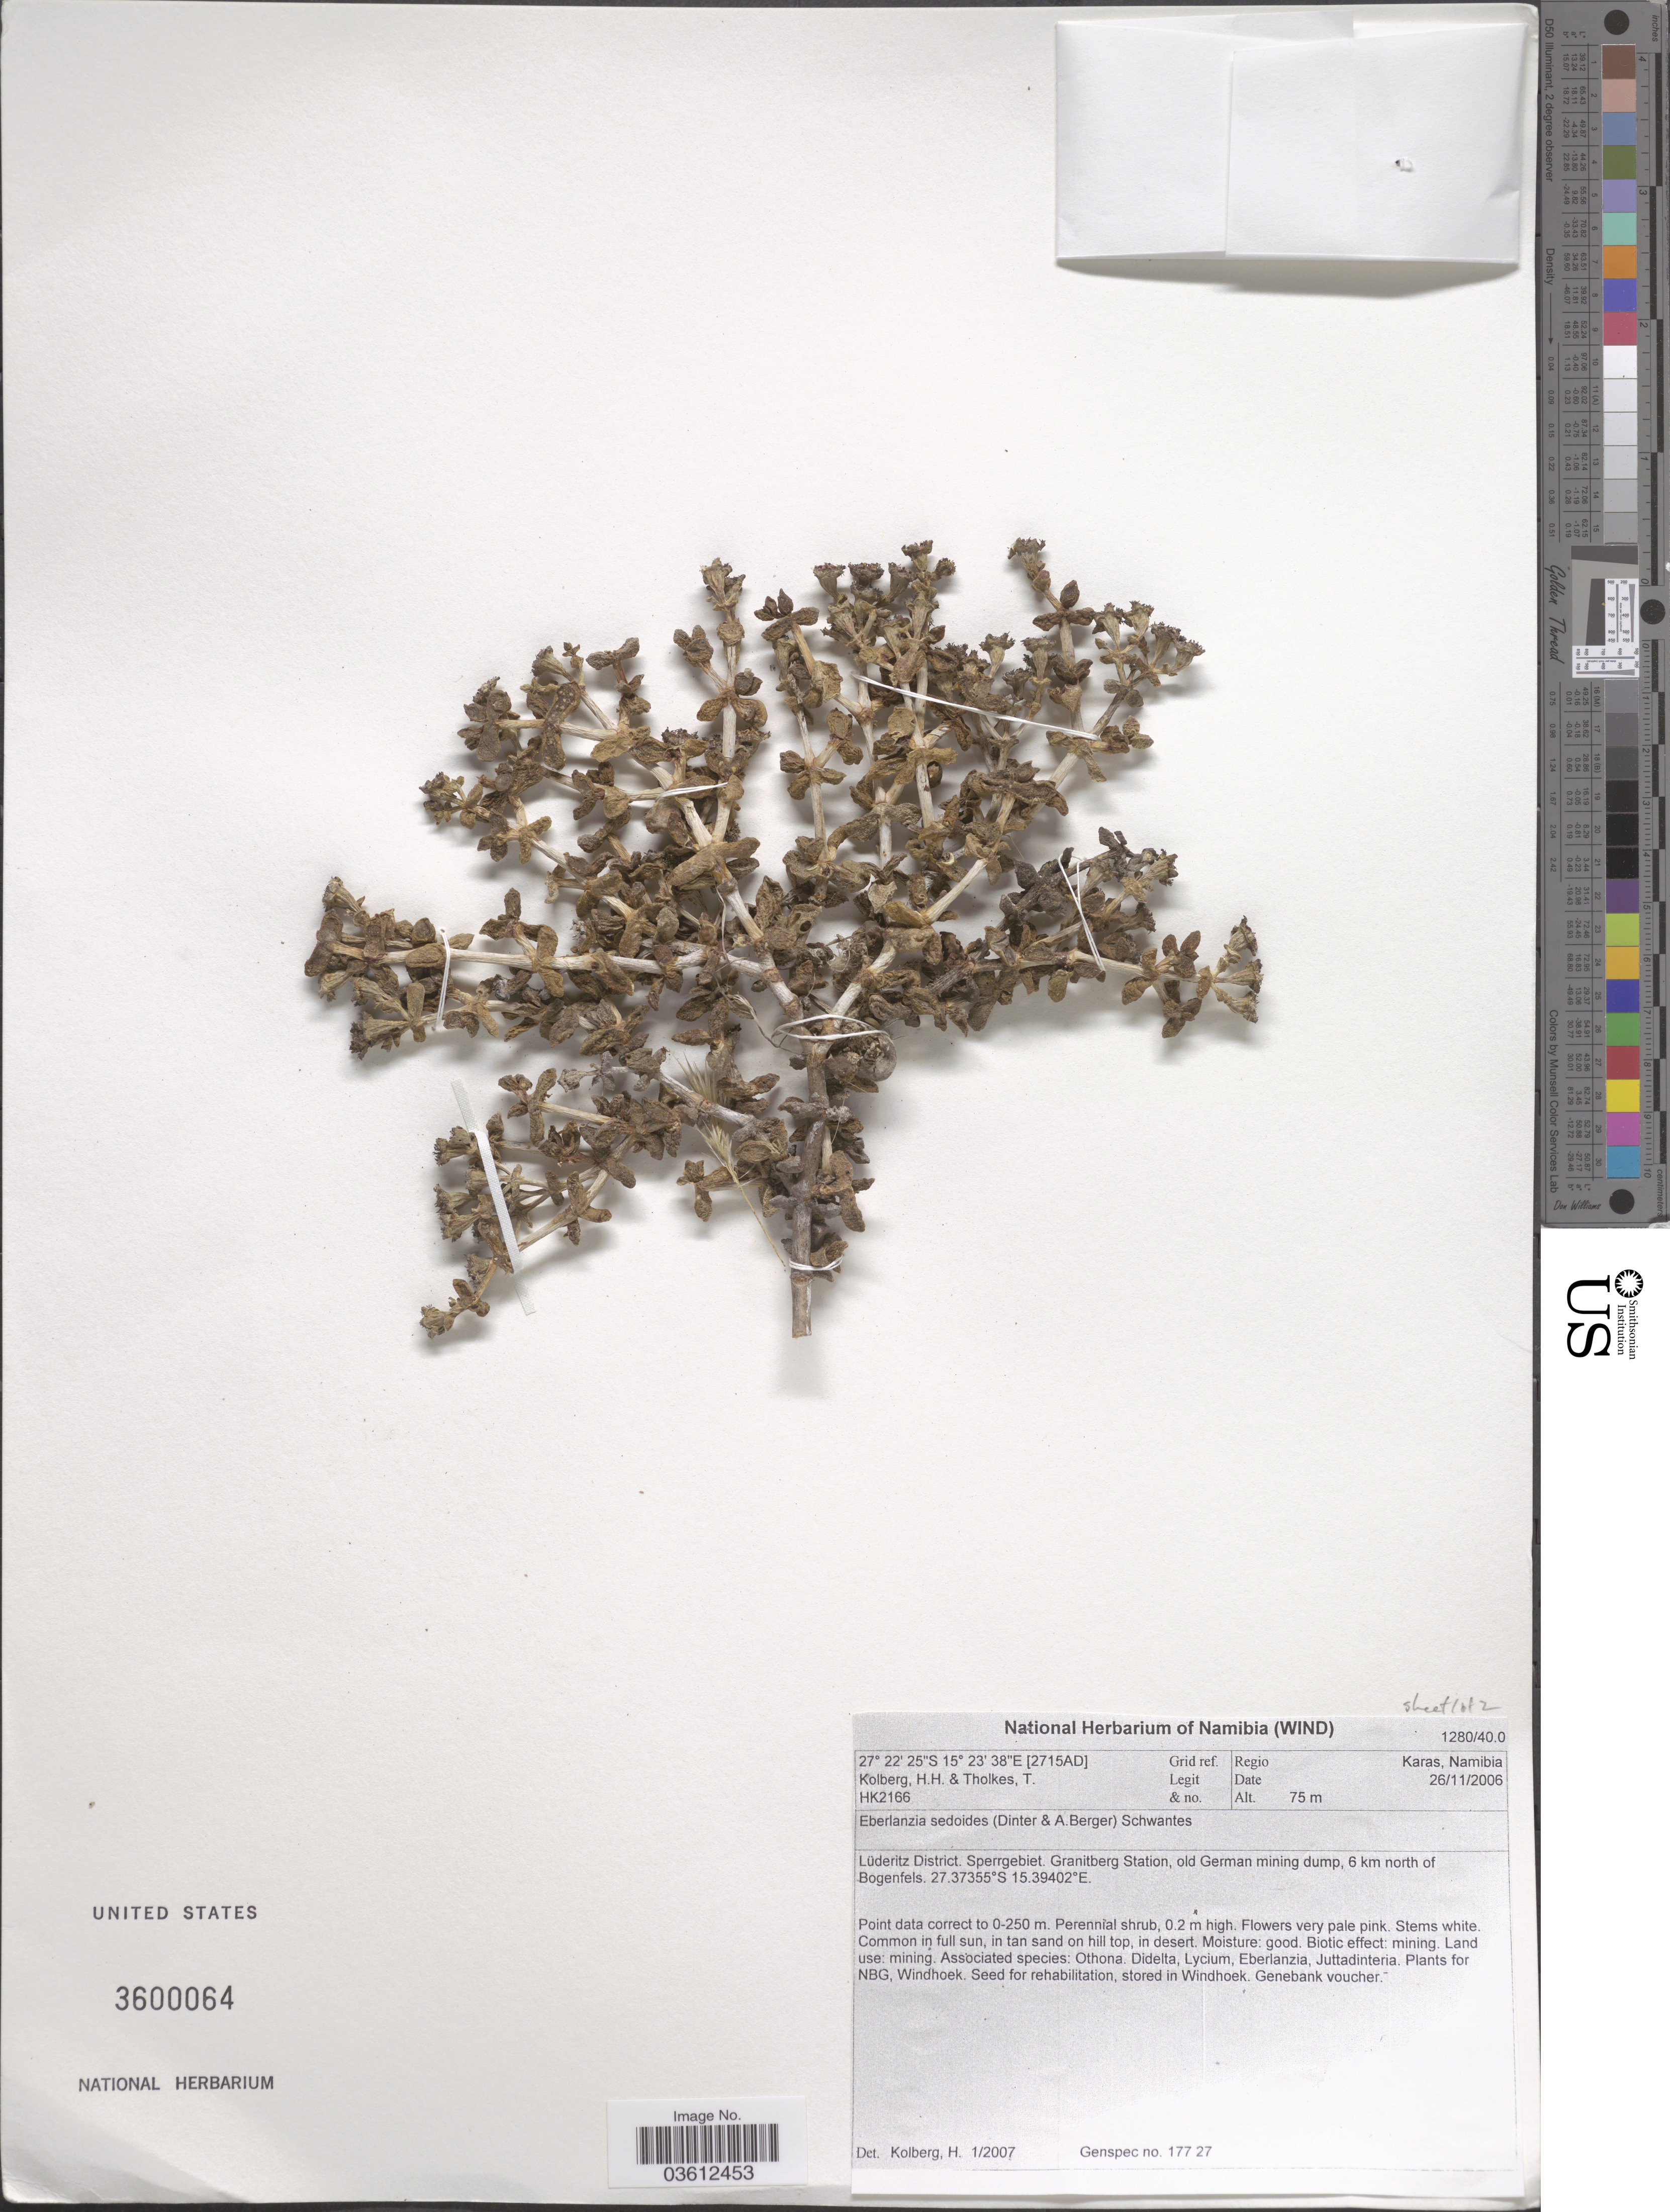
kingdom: Plantae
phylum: Tracheophyta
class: Magnoliopsida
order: Caryophyllales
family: Aizoaceae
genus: Eberlanzia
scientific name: Eberlanzia sedoides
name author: Schwantes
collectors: H. H. Kolberg & T. Tholkes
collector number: HK2166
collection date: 2006-11-26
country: Namibia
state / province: Karas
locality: Grid ref. [2715AD]. Regio Karas. Lüderitz District. Sperrgebiet. Granitberg Station, old German mining dump, 6 km north of Bogenfels.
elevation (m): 75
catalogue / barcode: US 3600064